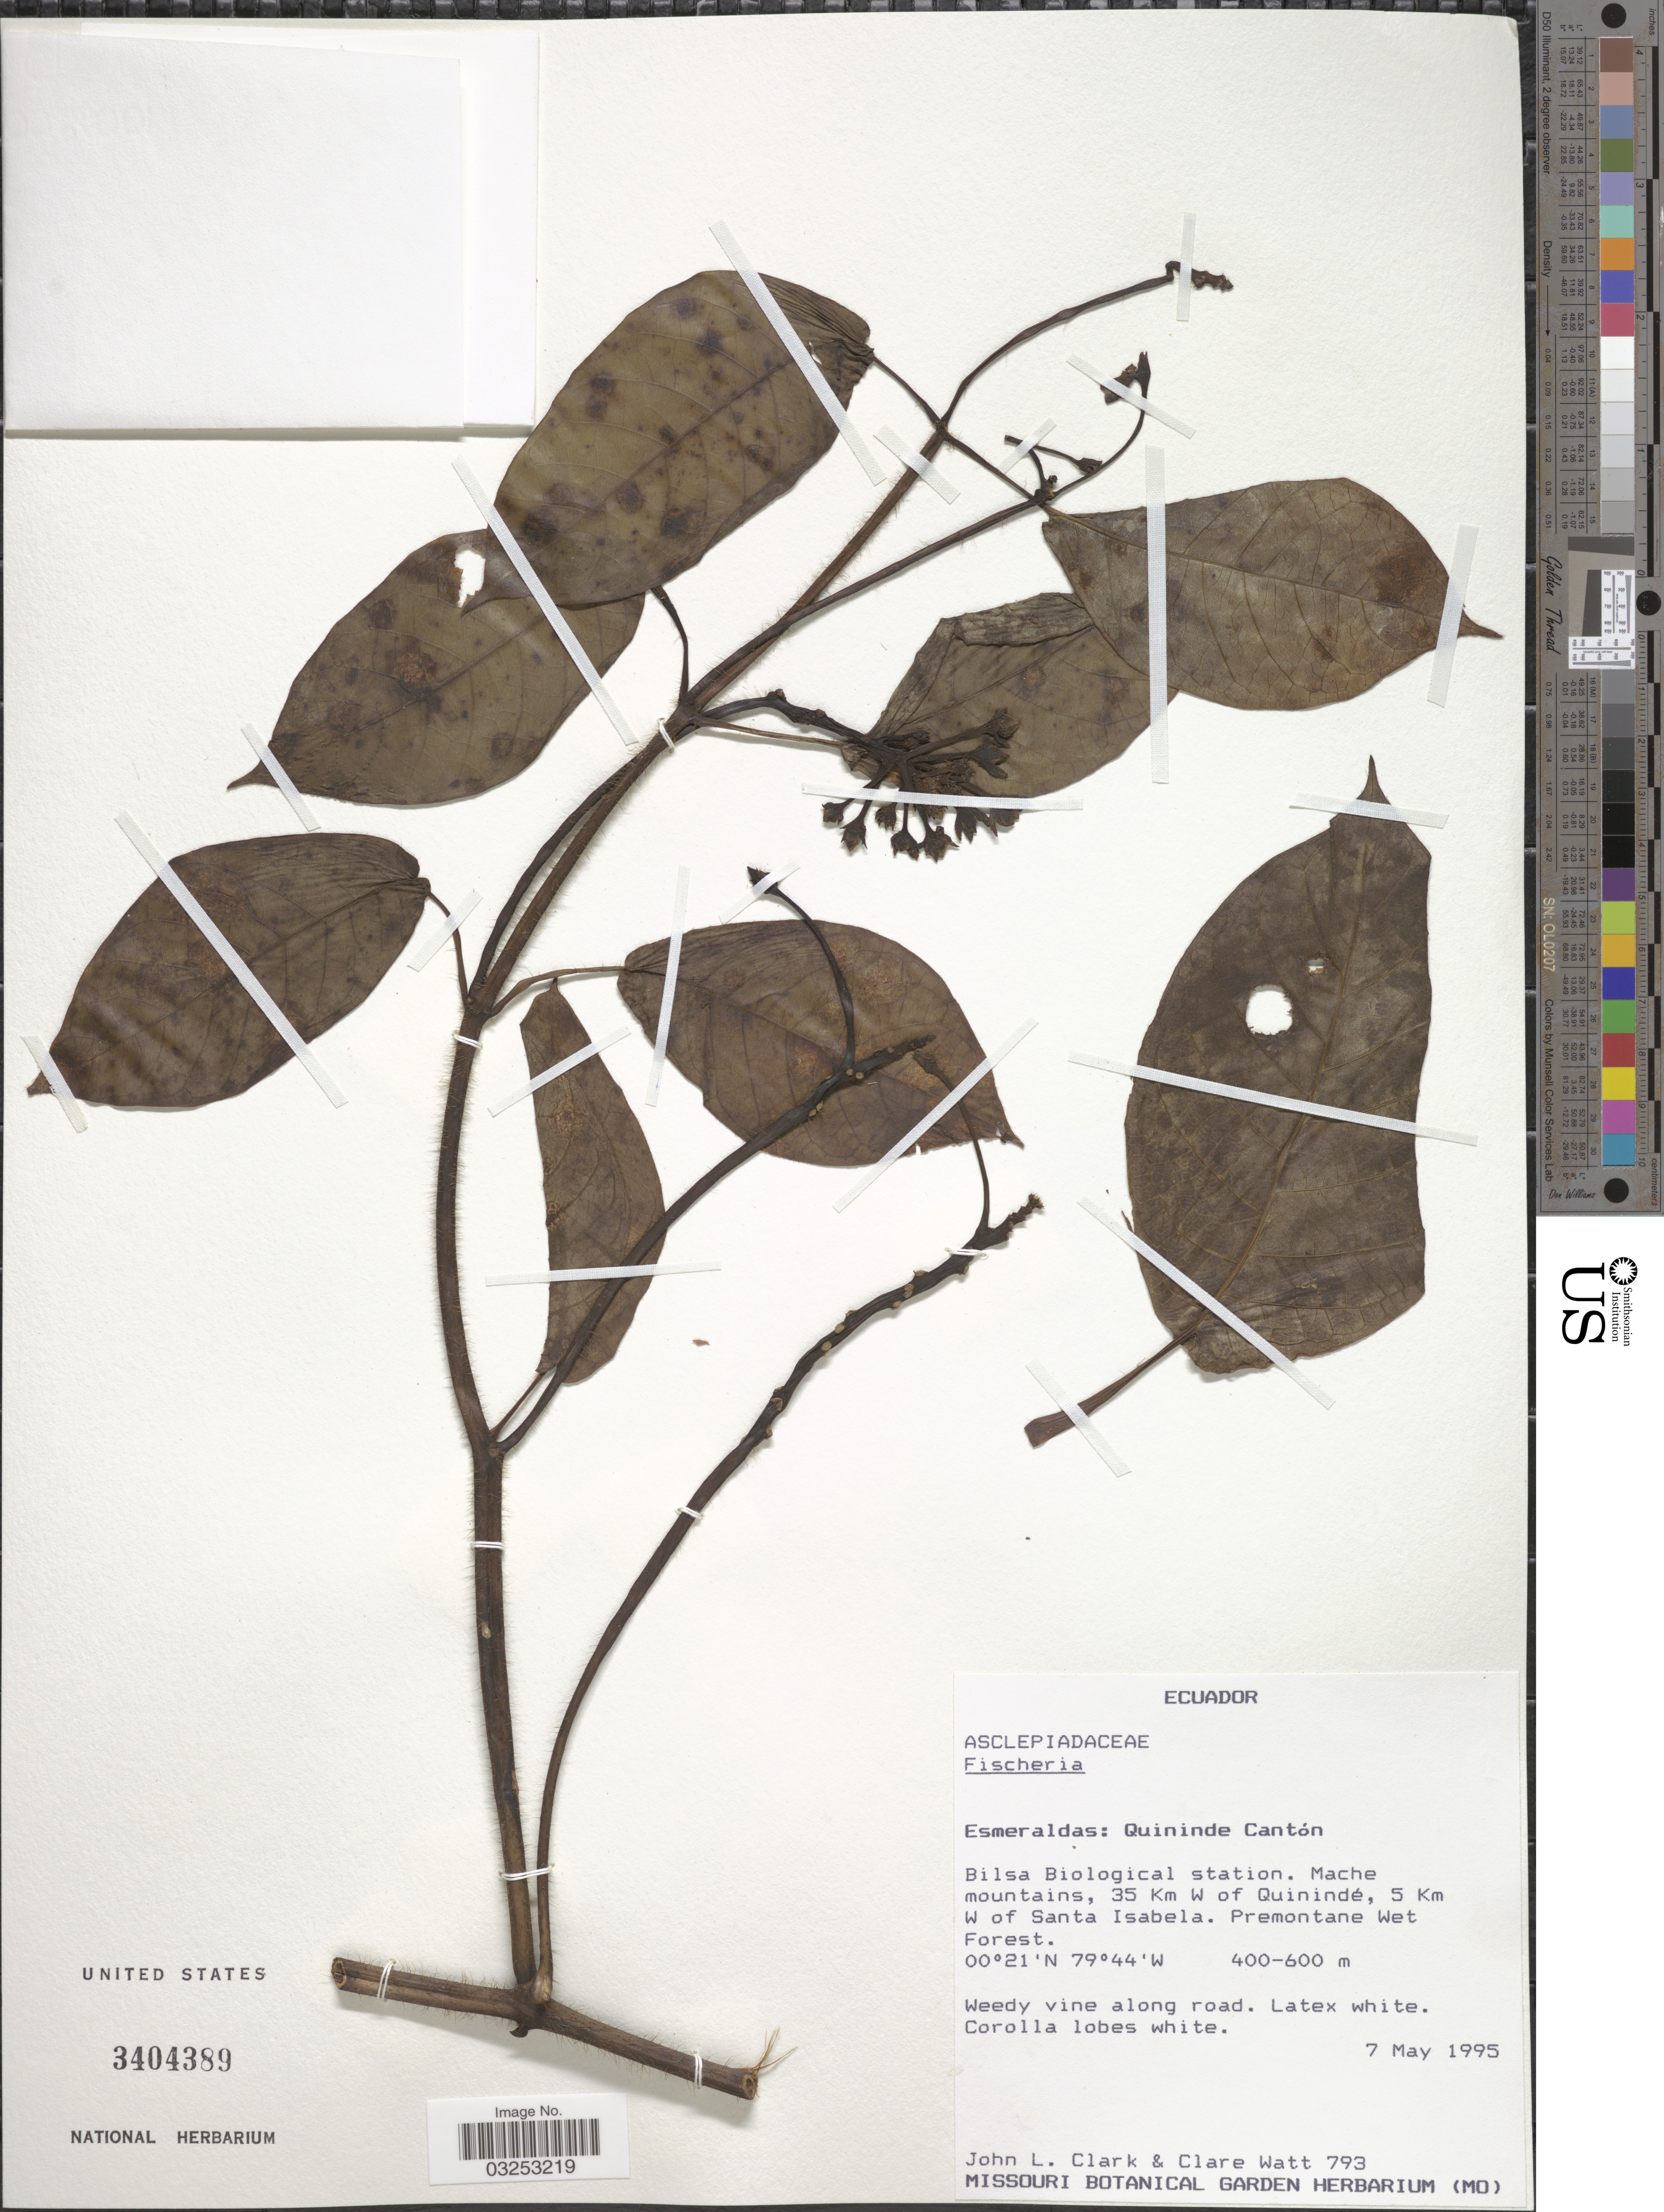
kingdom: Plantae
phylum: Tracheophyta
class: Magnoliopsida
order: Gentianales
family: Apocynaceae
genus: Fischeria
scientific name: Fischeria sp.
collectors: J. L. Clark & C. Watt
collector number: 793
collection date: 1995-05-07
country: Ecuador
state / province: Esmeraldas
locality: Quininde Cantón. Bilsa Biological station. Mache mountains, 35 Km W of Quinindé, 5 Km W of Santa Isabela. Premontane Wet Forest.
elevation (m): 400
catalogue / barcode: US 3404389